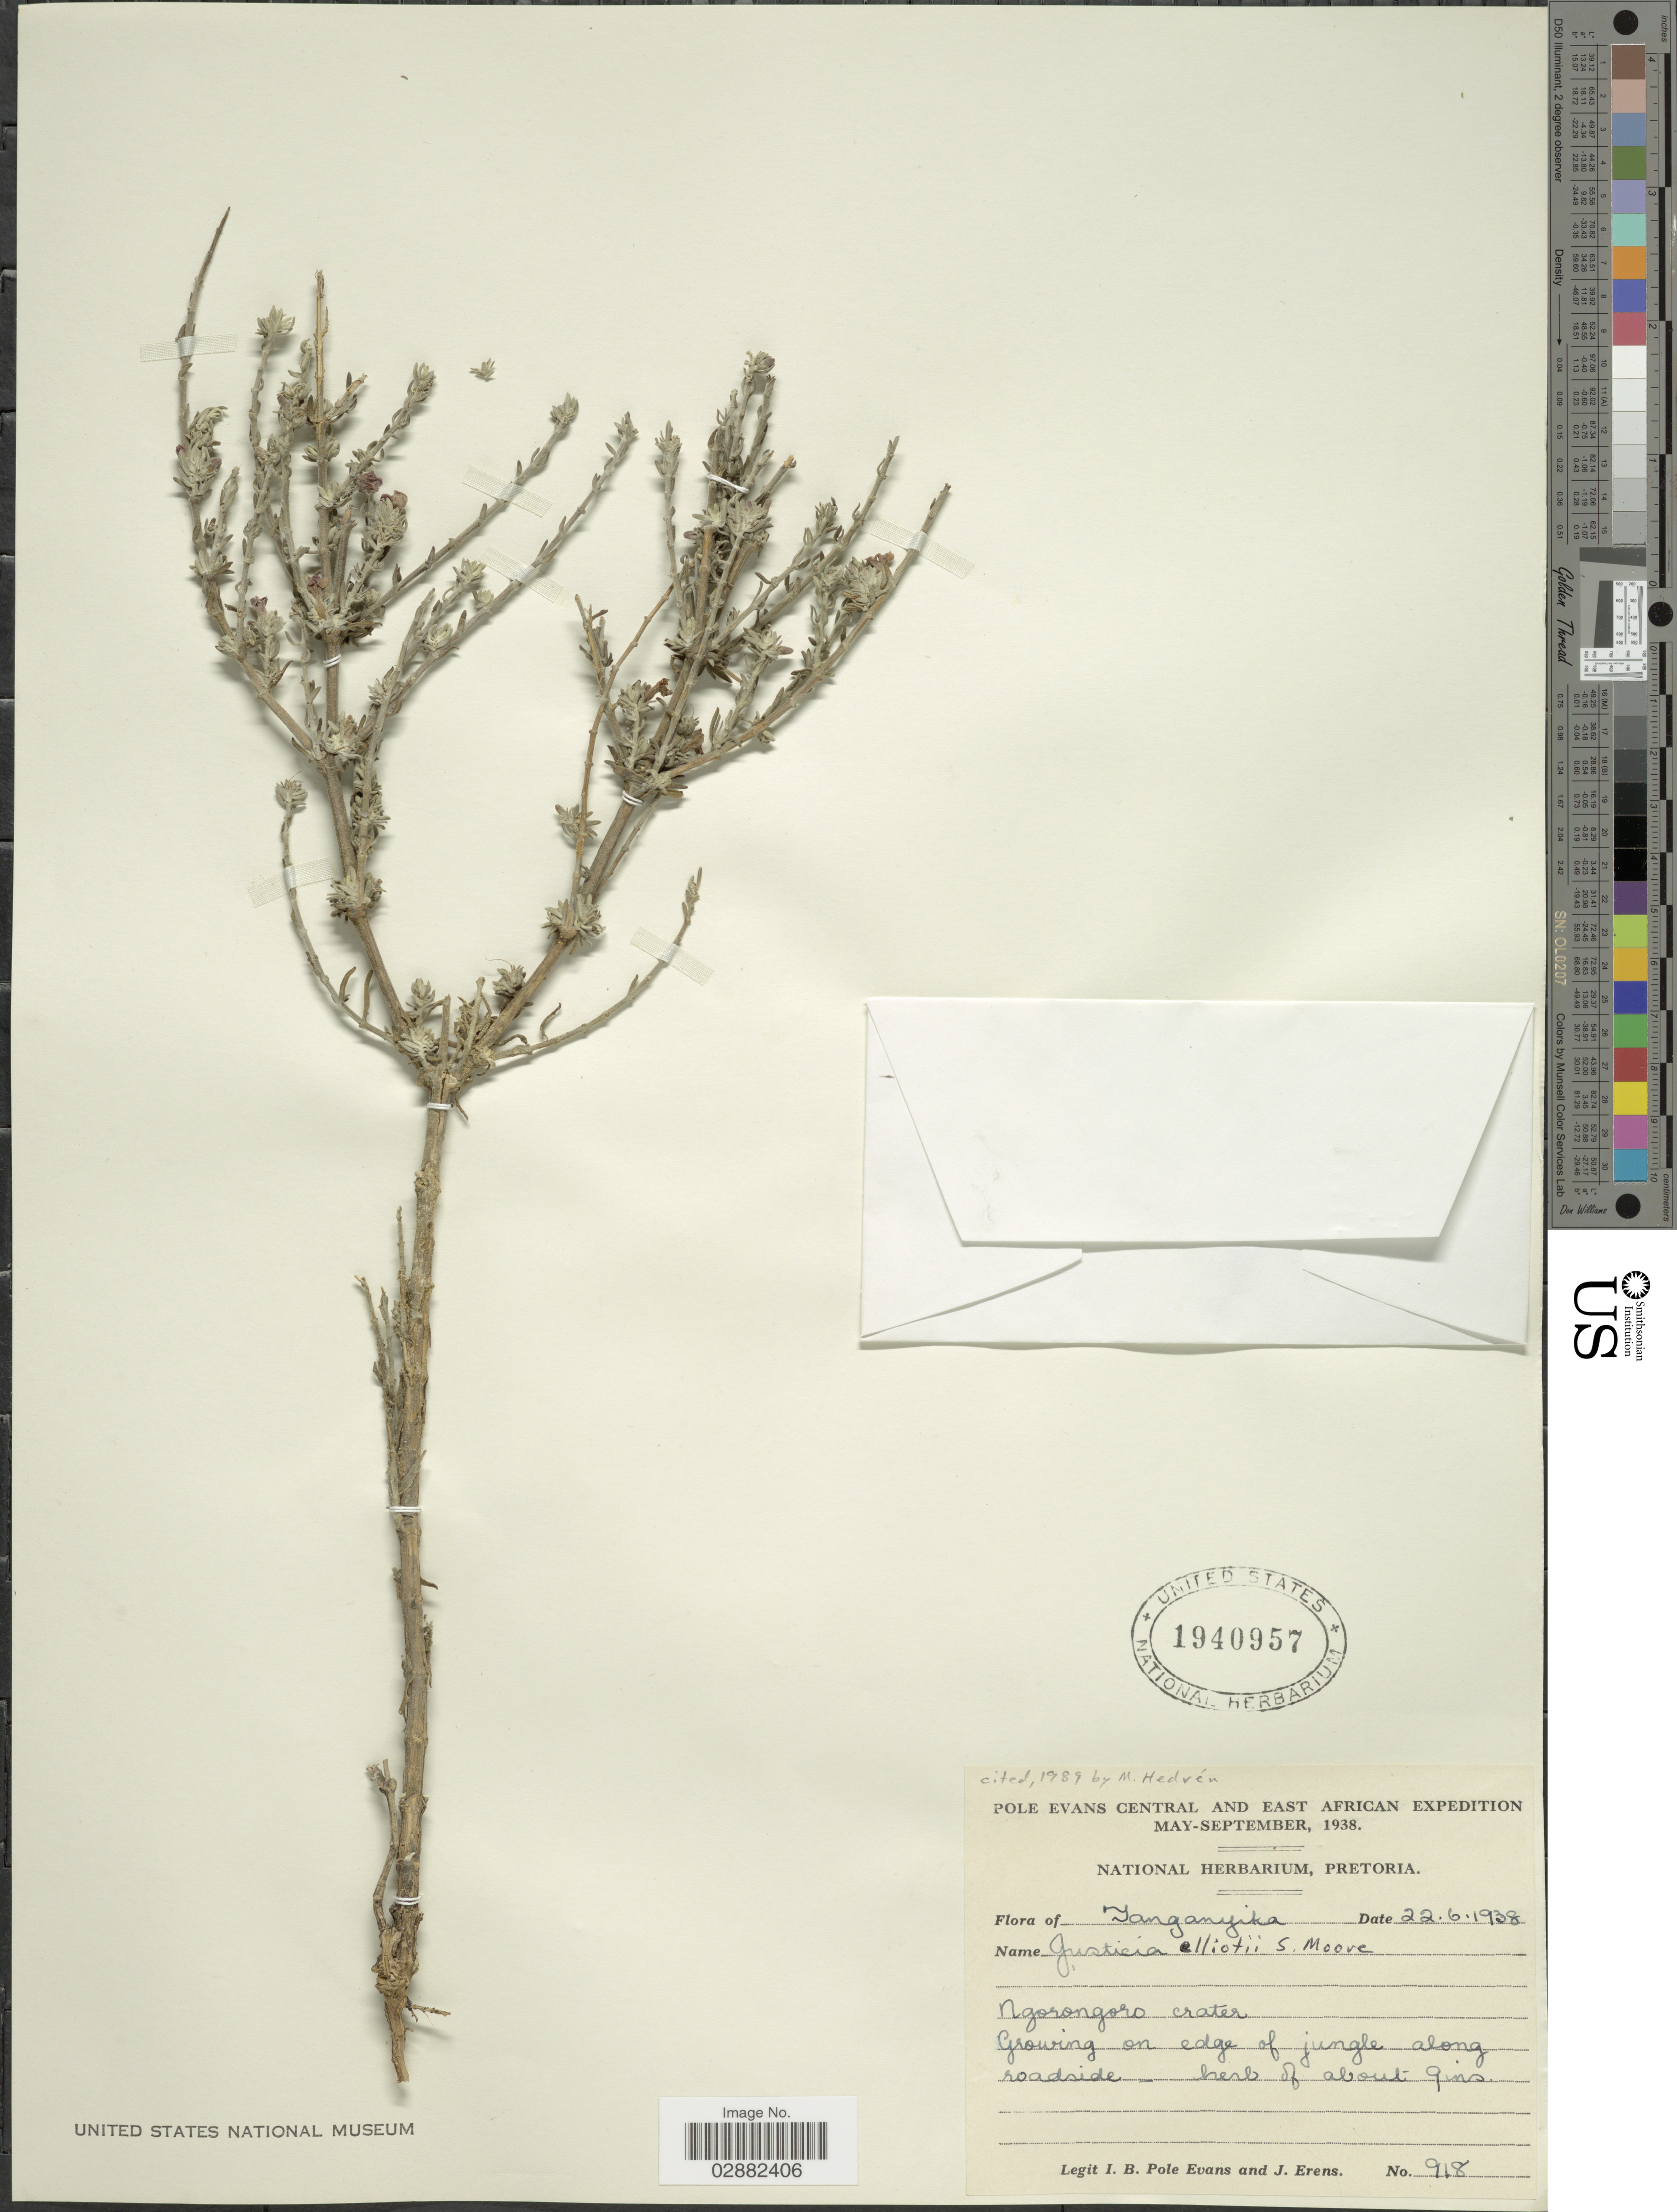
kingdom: Plantae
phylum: Tracheophyta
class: Magnoliopsida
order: Lamiales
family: Acanthaceae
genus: Justicia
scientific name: Justicia elliotii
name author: S. Moore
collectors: I. B. Pole-Evans & J. Erens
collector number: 918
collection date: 1938-06-22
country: Tanzania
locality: Tanganyika, Ngorongoro crater.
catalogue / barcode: US 1940957